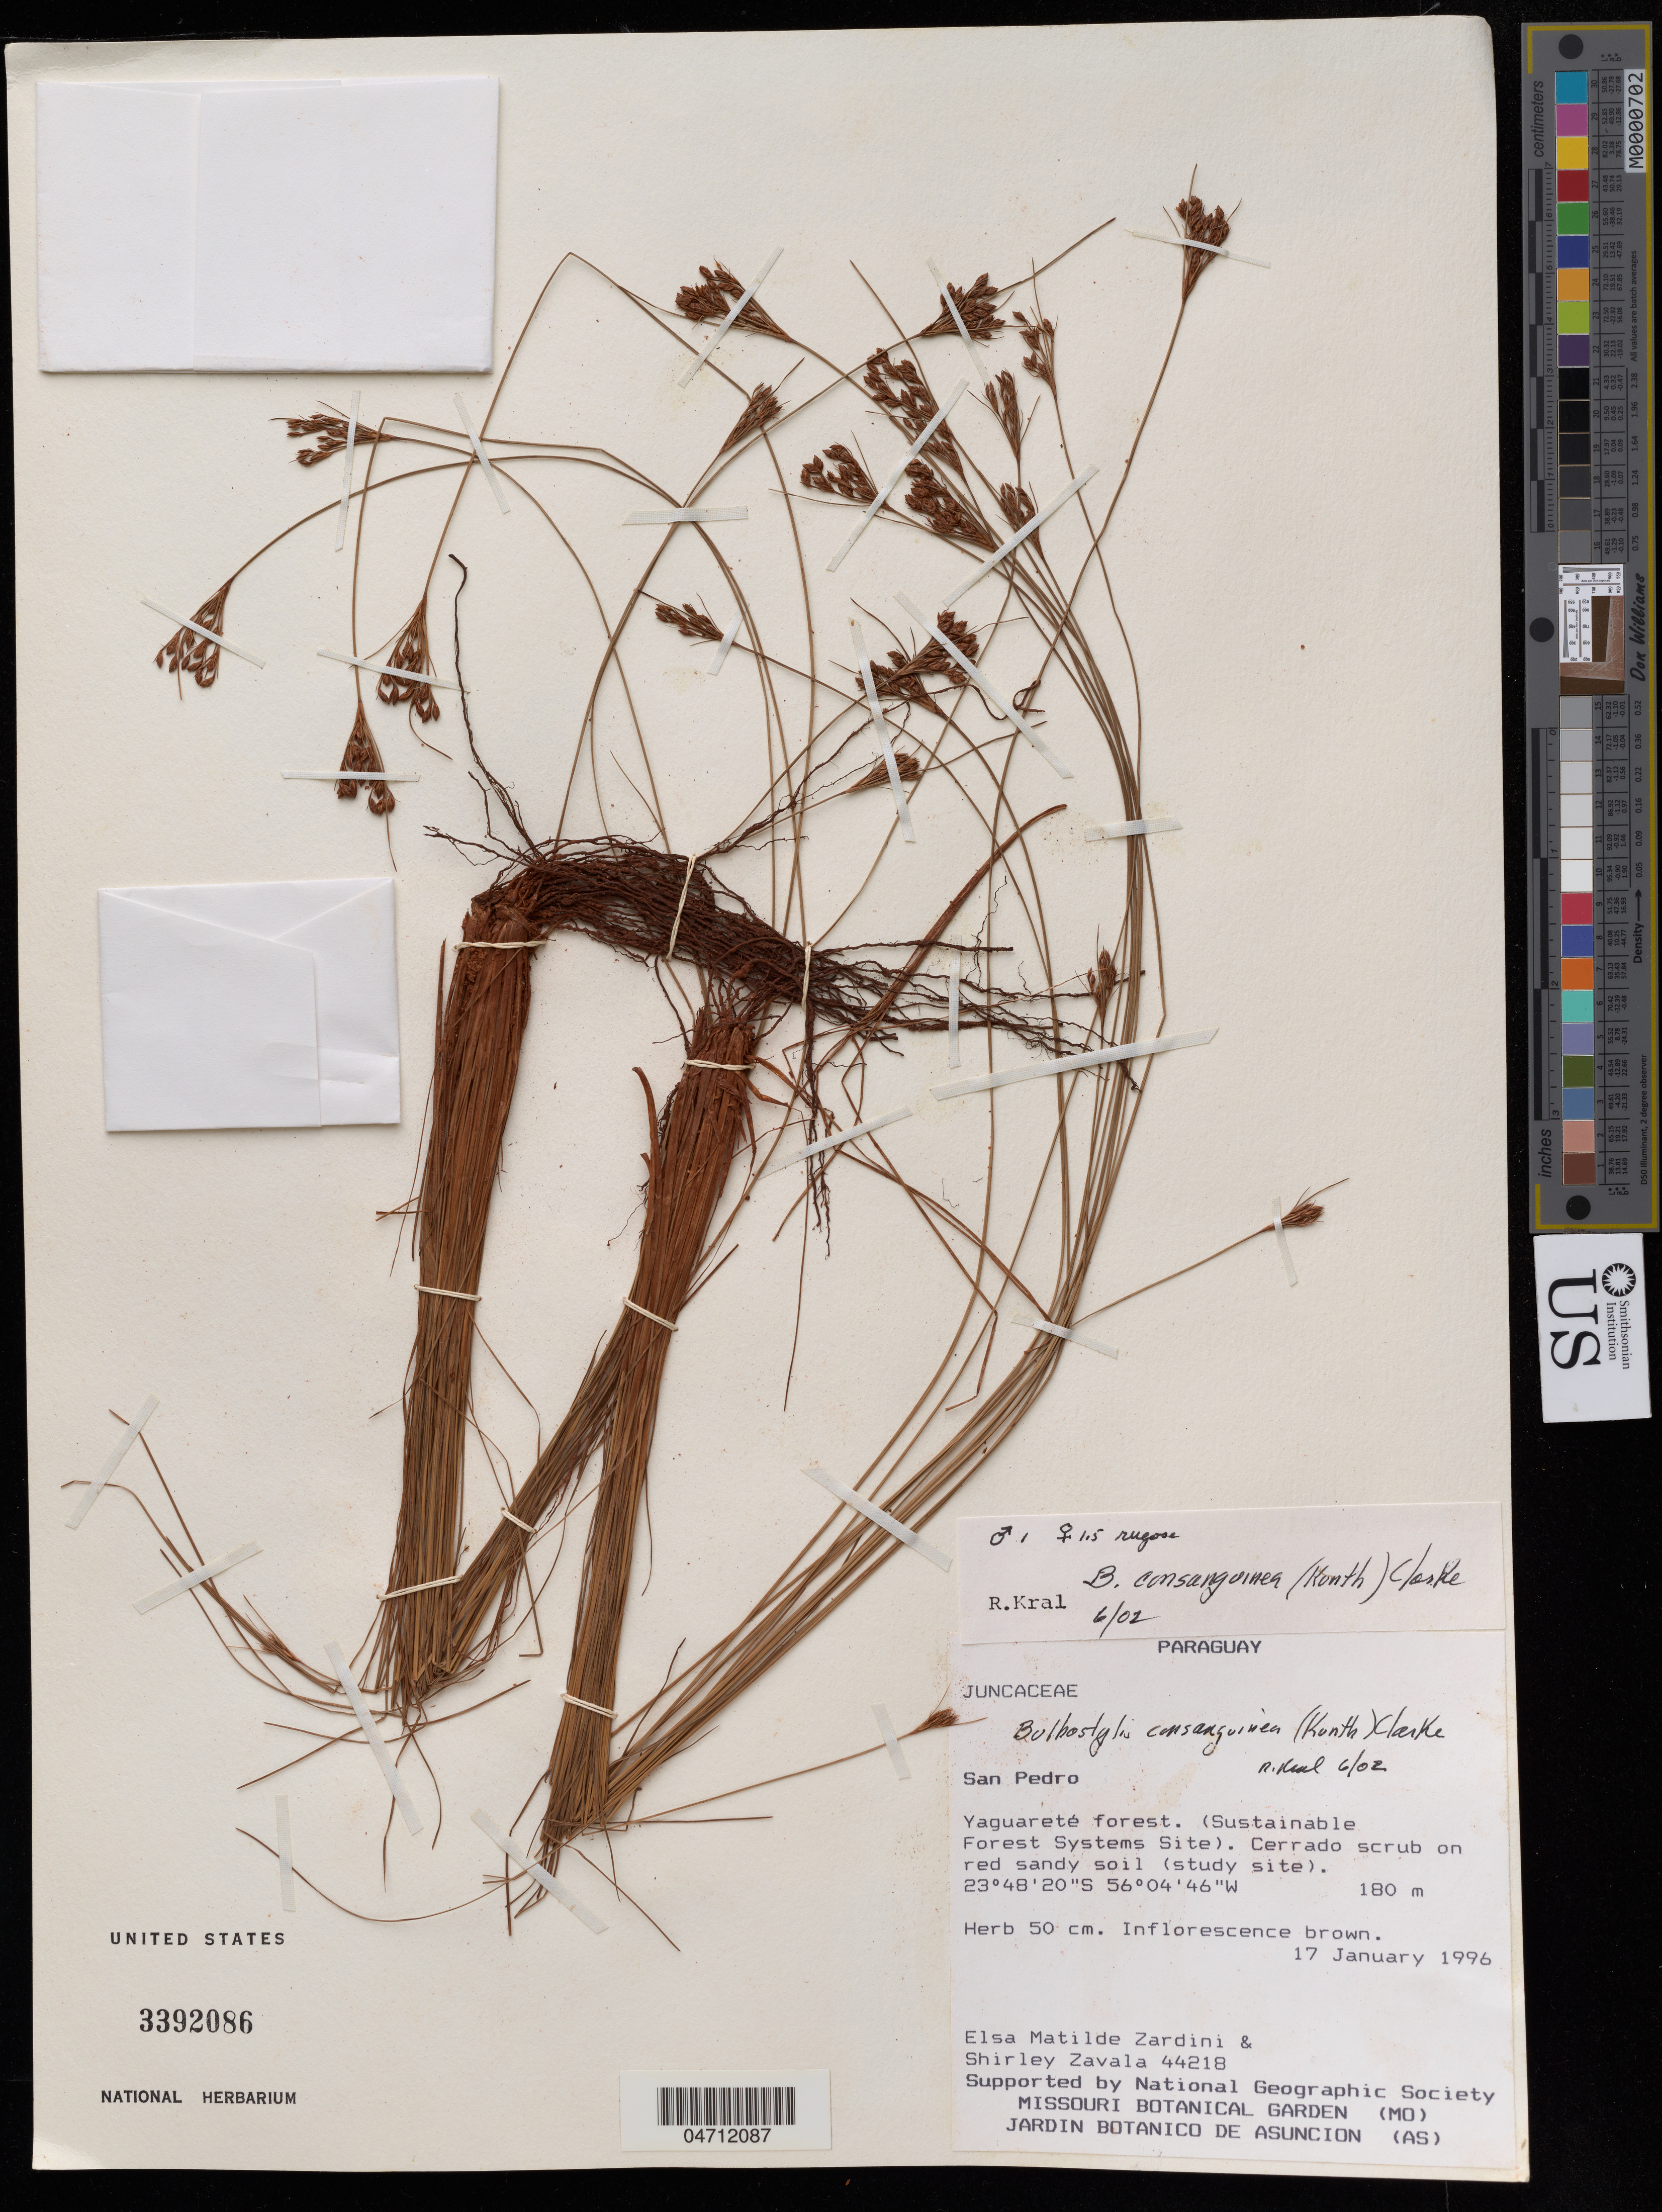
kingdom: Plantae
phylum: Tracheophyta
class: Liliopsida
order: Poales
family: Cyperaceae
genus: Bulbostylis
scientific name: Bulbostylis consanguinea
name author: Nees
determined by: Kral, R.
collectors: E. M. Zardini & S. Zavala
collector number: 44218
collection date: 1996-01-17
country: Paraguay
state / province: San Pedro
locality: Yaguareté Forest (Sustainable Forest Systems Site)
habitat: Cerrado scrub on red sandy soil (study site)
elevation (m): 180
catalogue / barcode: US 3392086